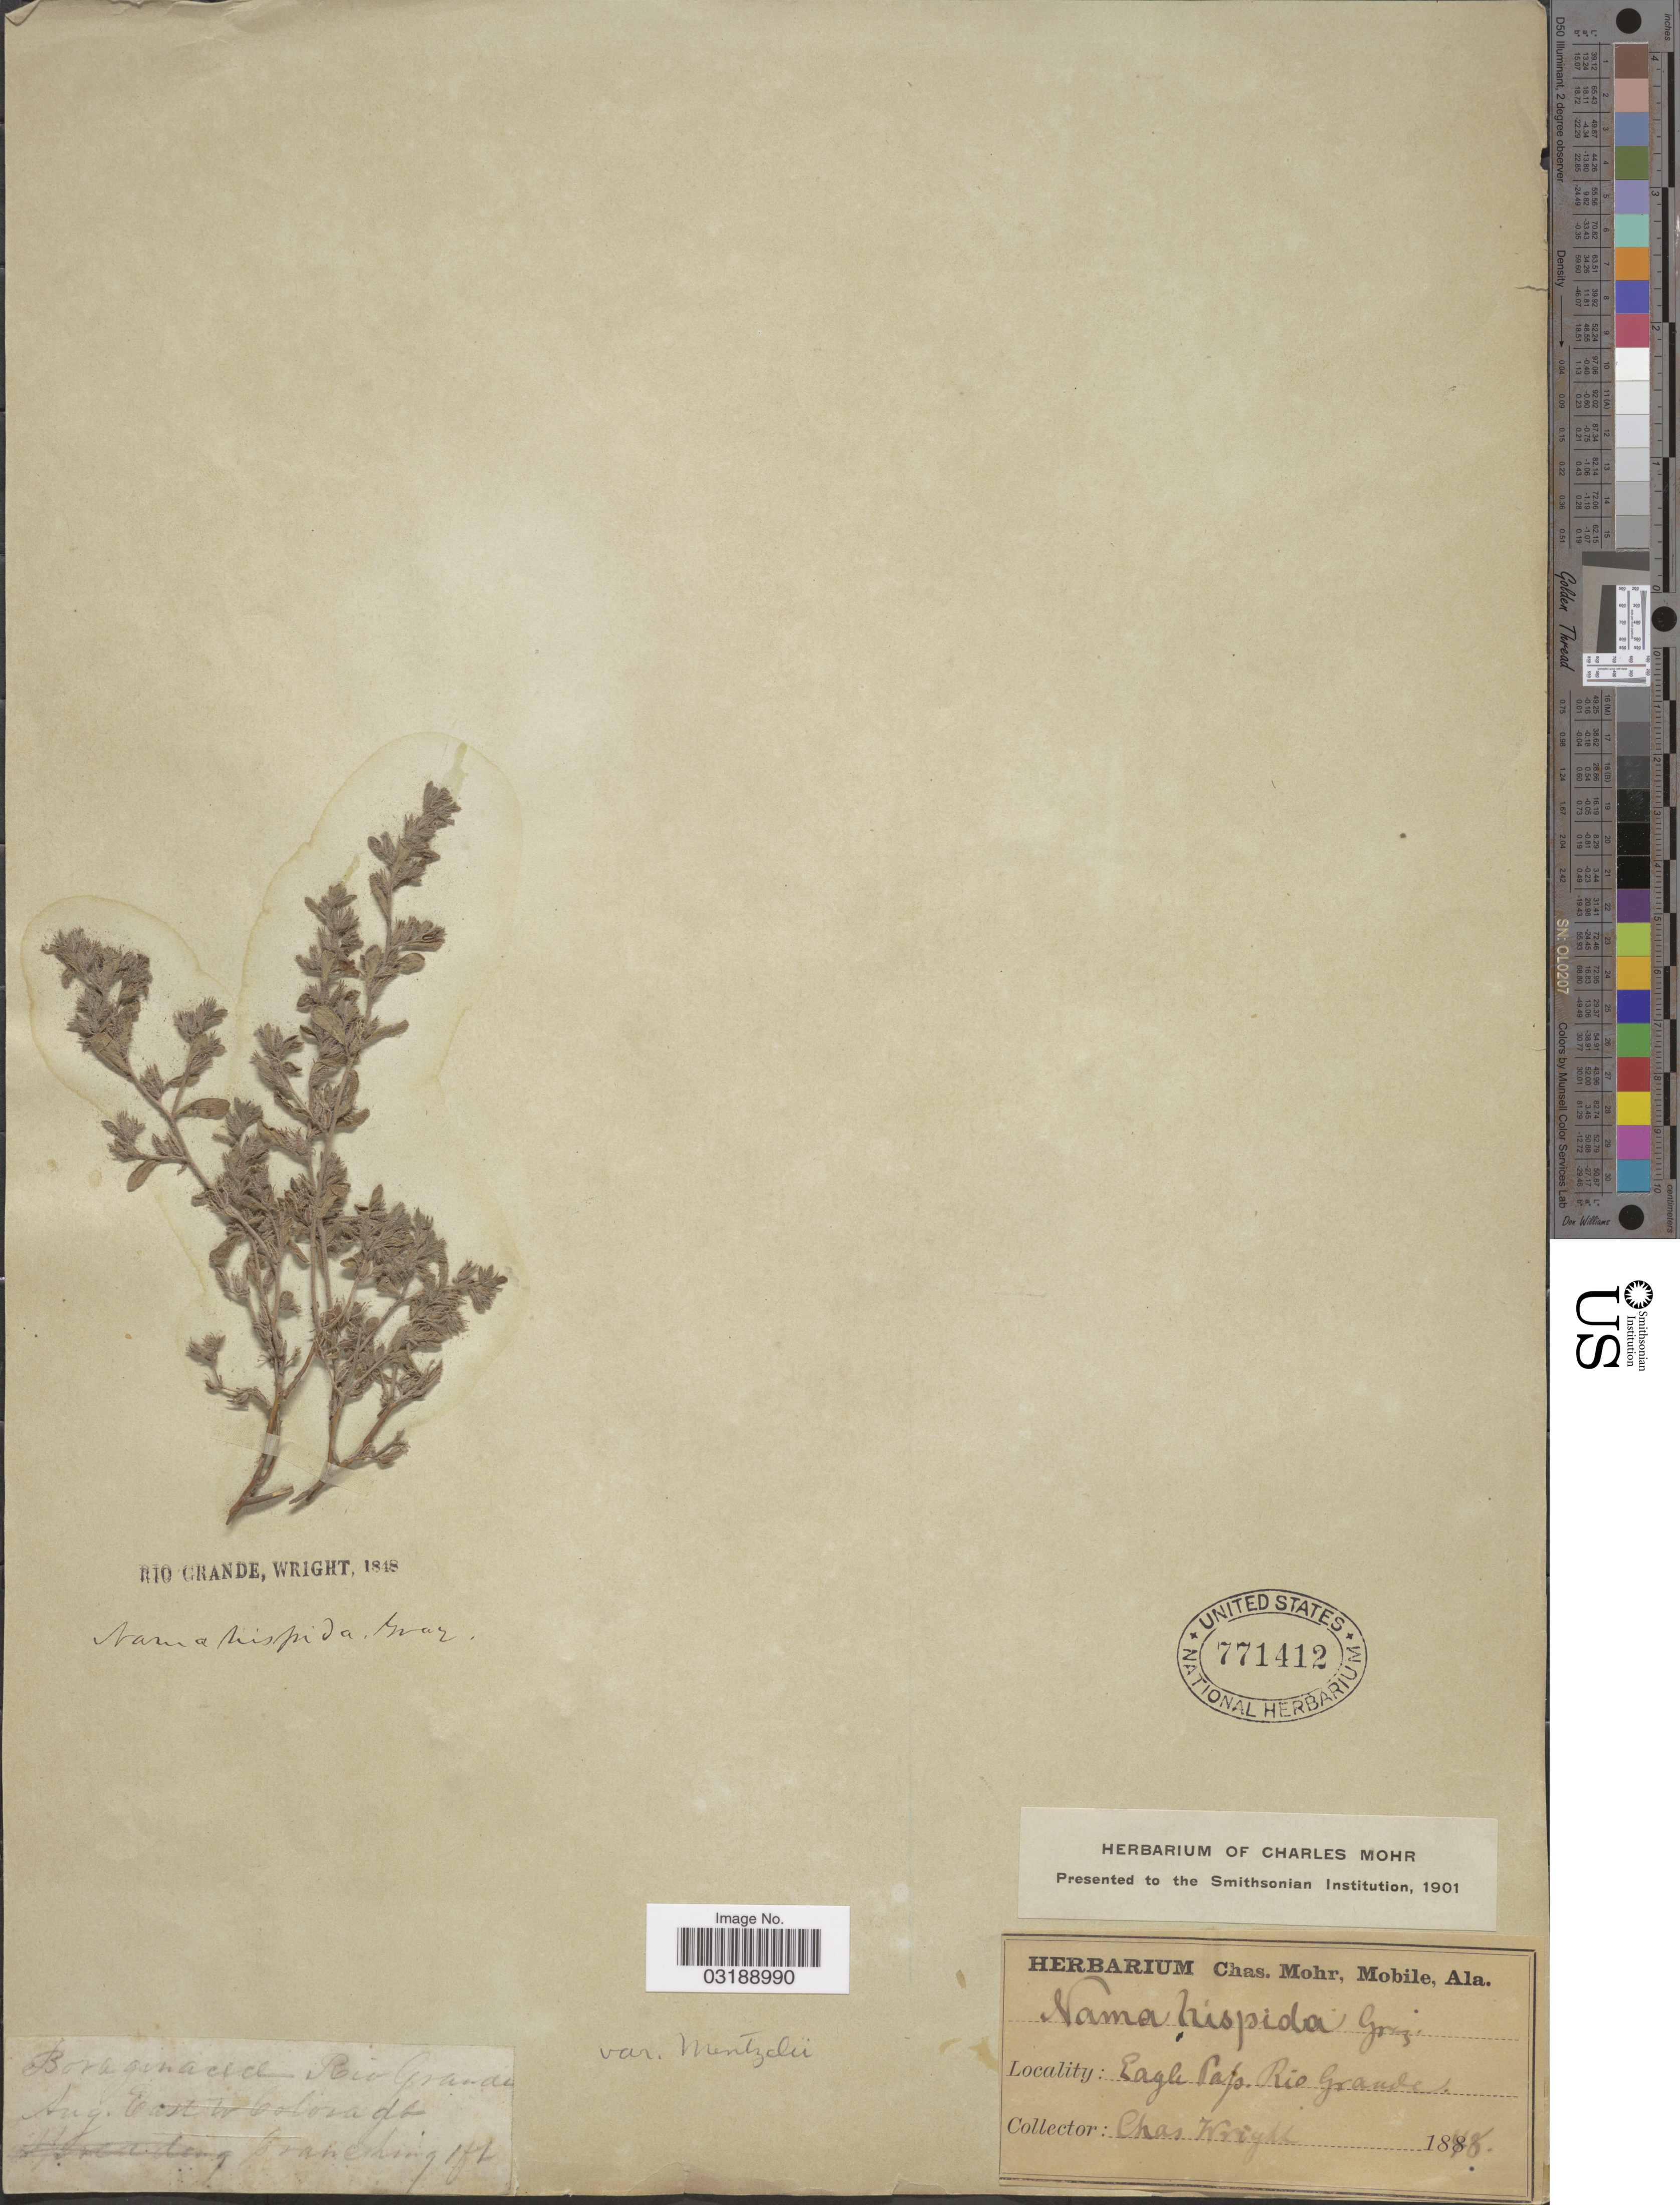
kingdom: Plantae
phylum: Tracheophyta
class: Magnoliopsida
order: Boraginales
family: Namaceae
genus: Nama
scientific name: Nama hispida var. mentzelii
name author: Brand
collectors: C. Wright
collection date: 1848-08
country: United States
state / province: Texas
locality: Eagle Pass, Rio Grande.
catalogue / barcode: US 771412